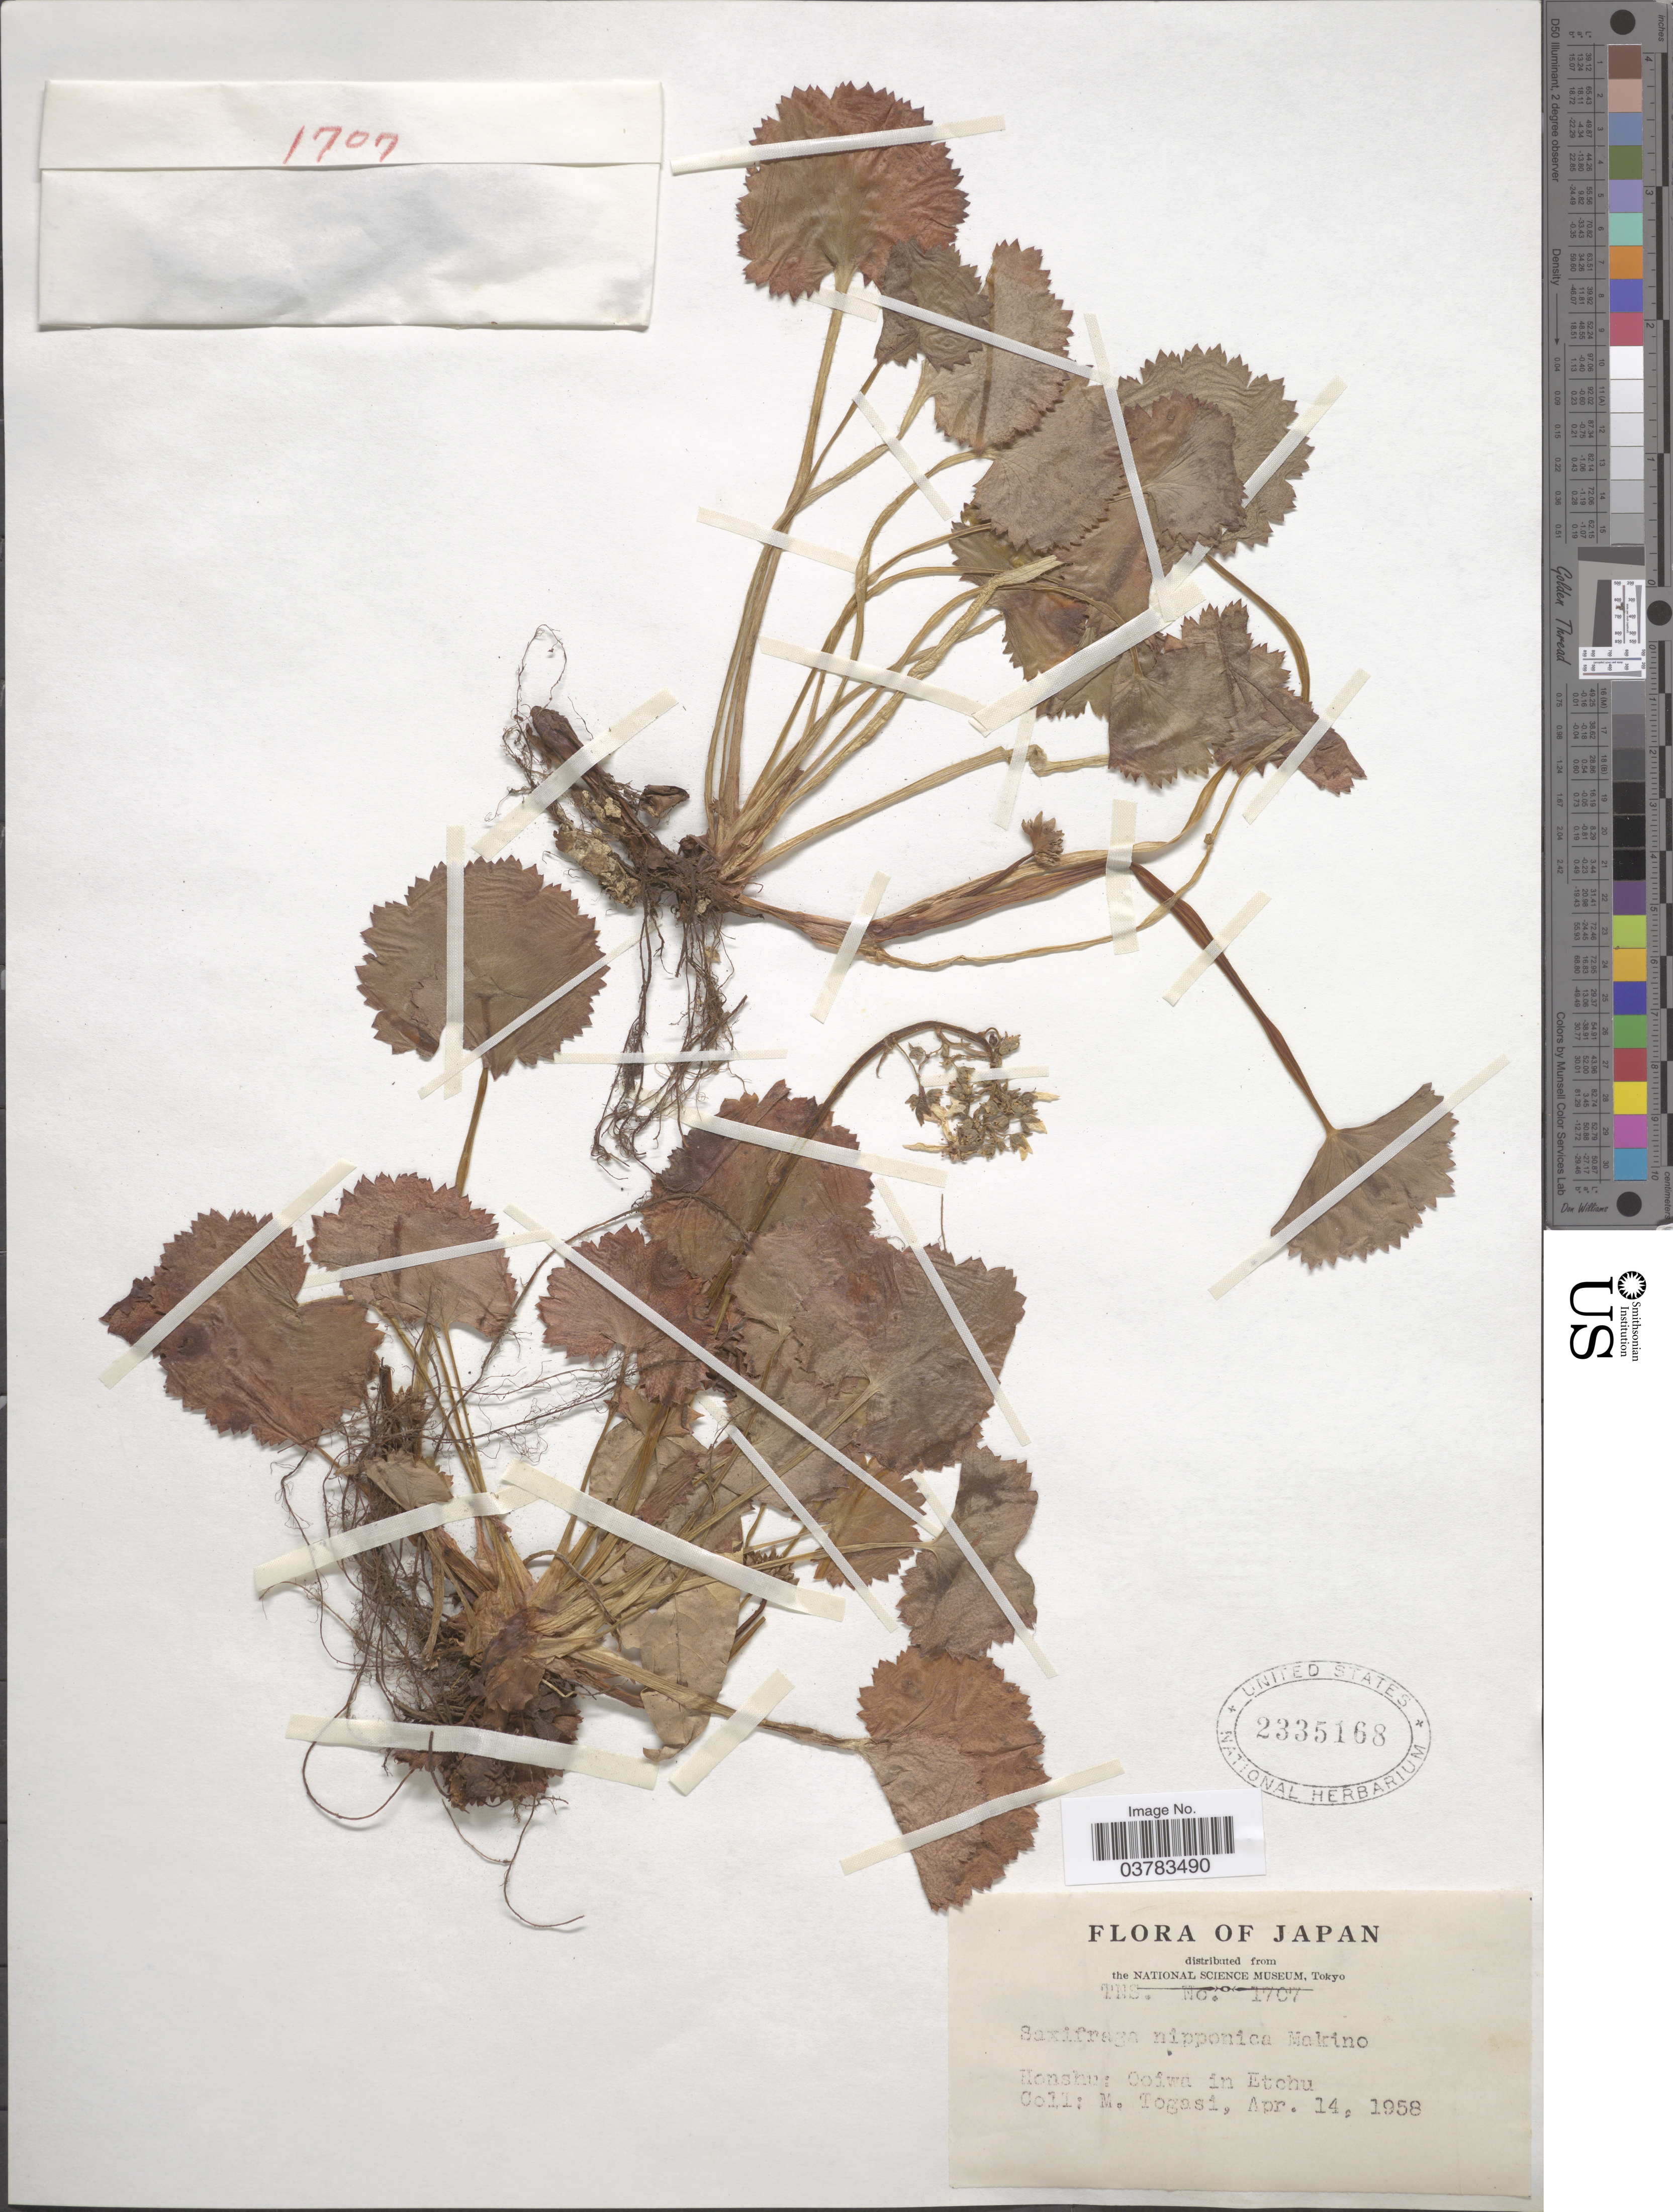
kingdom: Plantae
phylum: Tracheophyta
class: Magnoliopsida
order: Saxifragales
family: Saxifragaceae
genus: Saxifraga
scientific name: Saxifraga nipponica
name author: Makino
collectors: M. Togasi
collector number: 1707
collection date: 1958-04-14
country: Japan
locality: Honshu: Ooiwa in Etchu.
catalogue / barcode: US 2335168